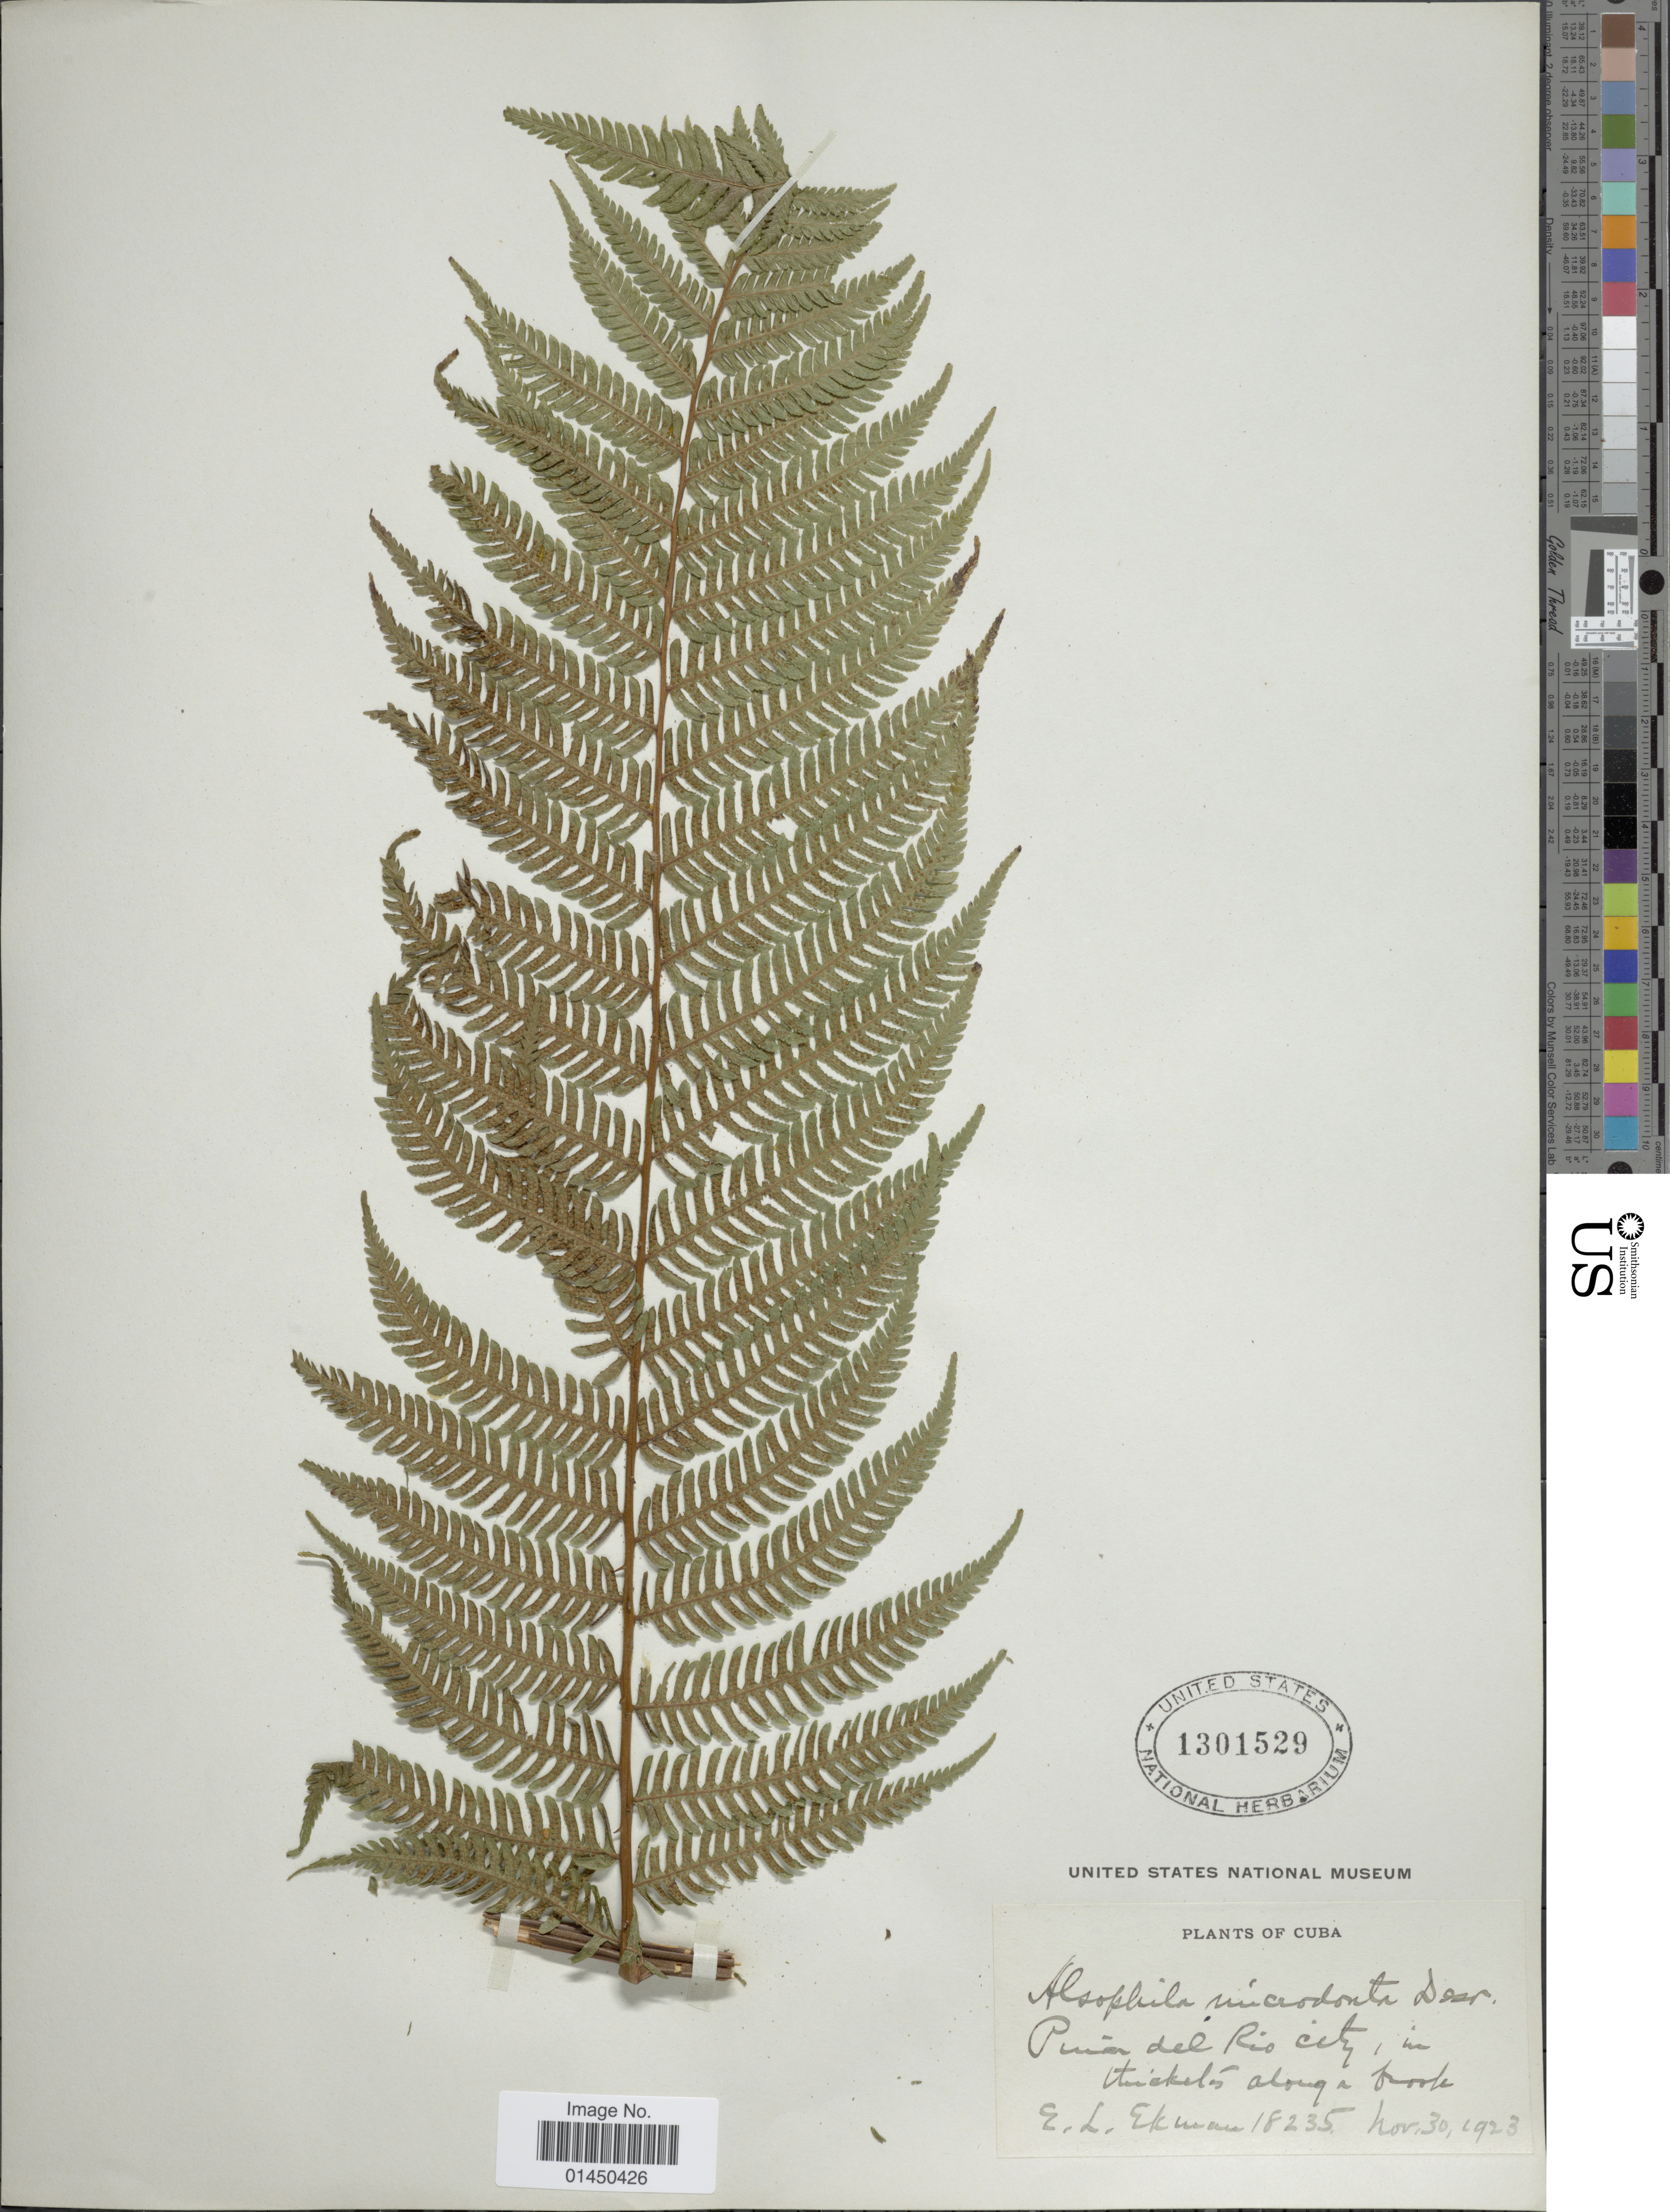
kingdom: Plantae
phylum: Tracheophyta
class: Polypodiopsida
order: Cyatheales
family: Cyatheaceae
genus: Cyathea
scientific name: Cyathea microdonta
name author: (Desv.) Domin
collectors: E. L. Ekman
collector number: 18235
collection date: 1923-11-30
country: Cuba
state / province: Pinar del Río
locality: In thickets along a brook.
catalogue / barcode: US 1301529